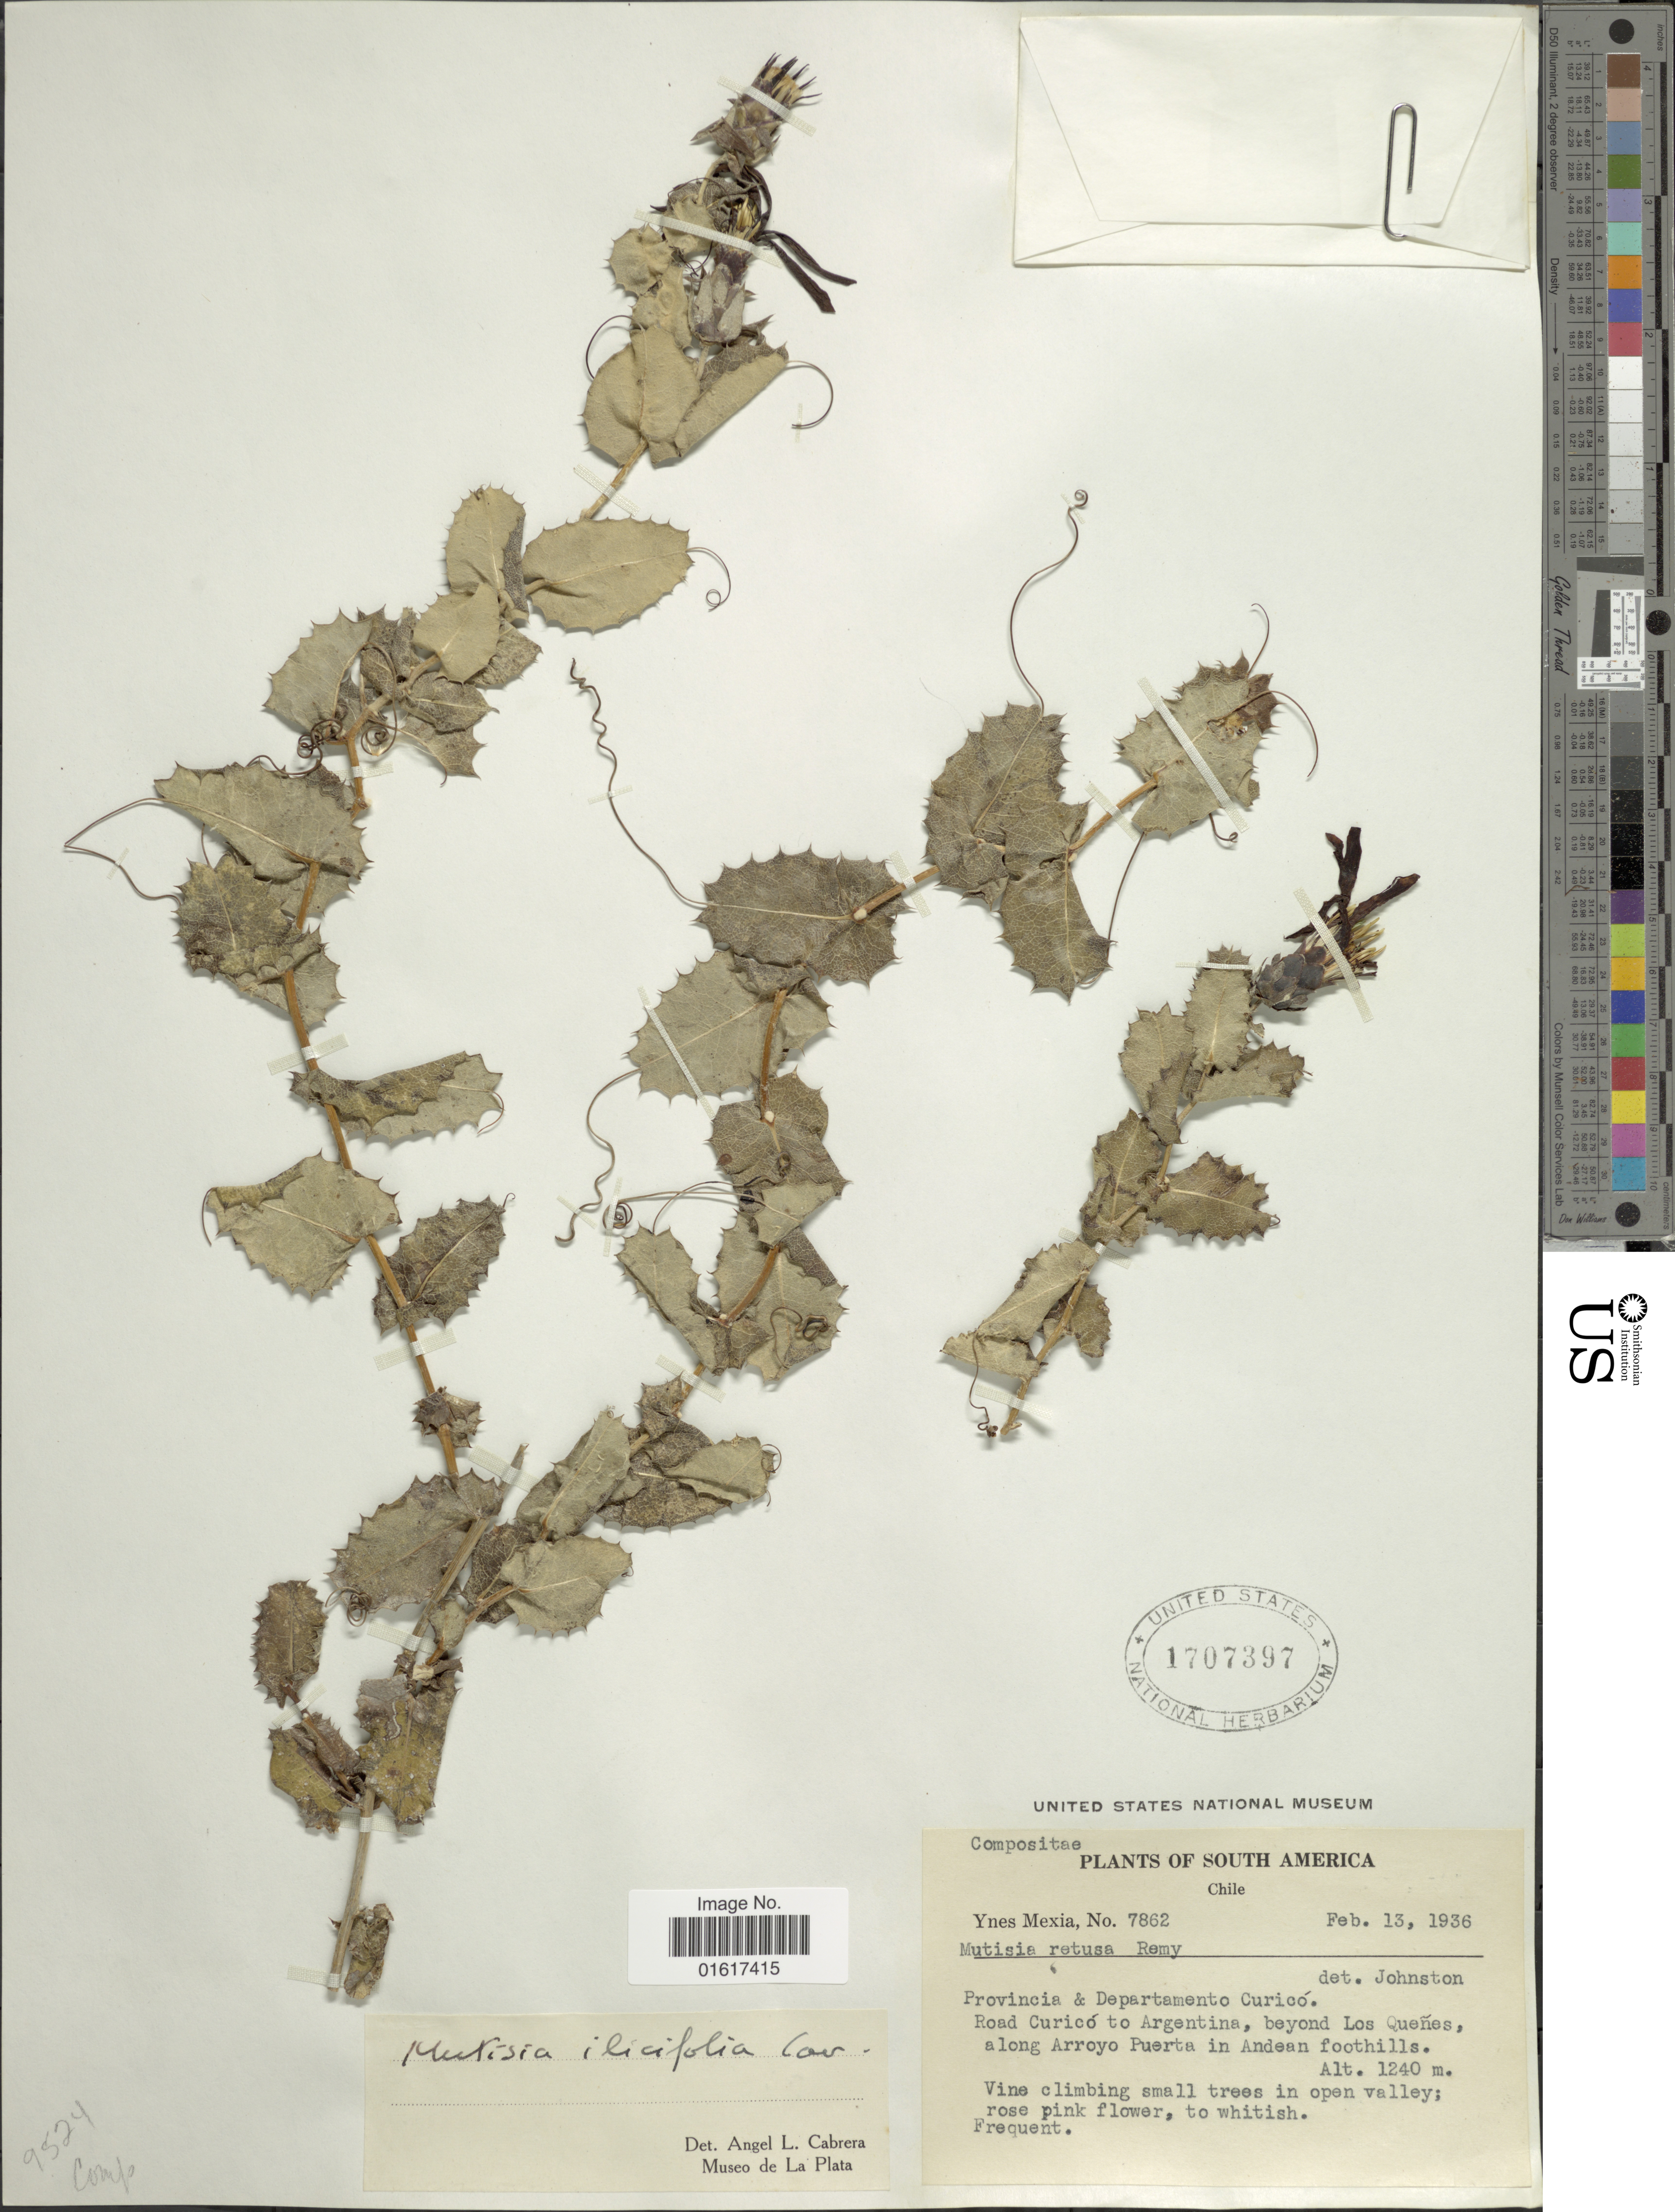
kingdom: Plantae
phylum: Tracheophyta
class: Magnoliopsida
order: Asterales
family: Asteraceae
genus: Mutisia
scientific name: Mutisia ilicifolia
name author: Cav.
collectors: Y. Mexia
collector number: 7862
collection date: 1936-02-13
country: Chile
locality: Provincia & Departamento Curicó. Road Curicó to Argentina, beyond Los Queñes, along Arroyo Puerta in Andean foothills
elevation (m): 1240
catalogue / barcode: US 1707397